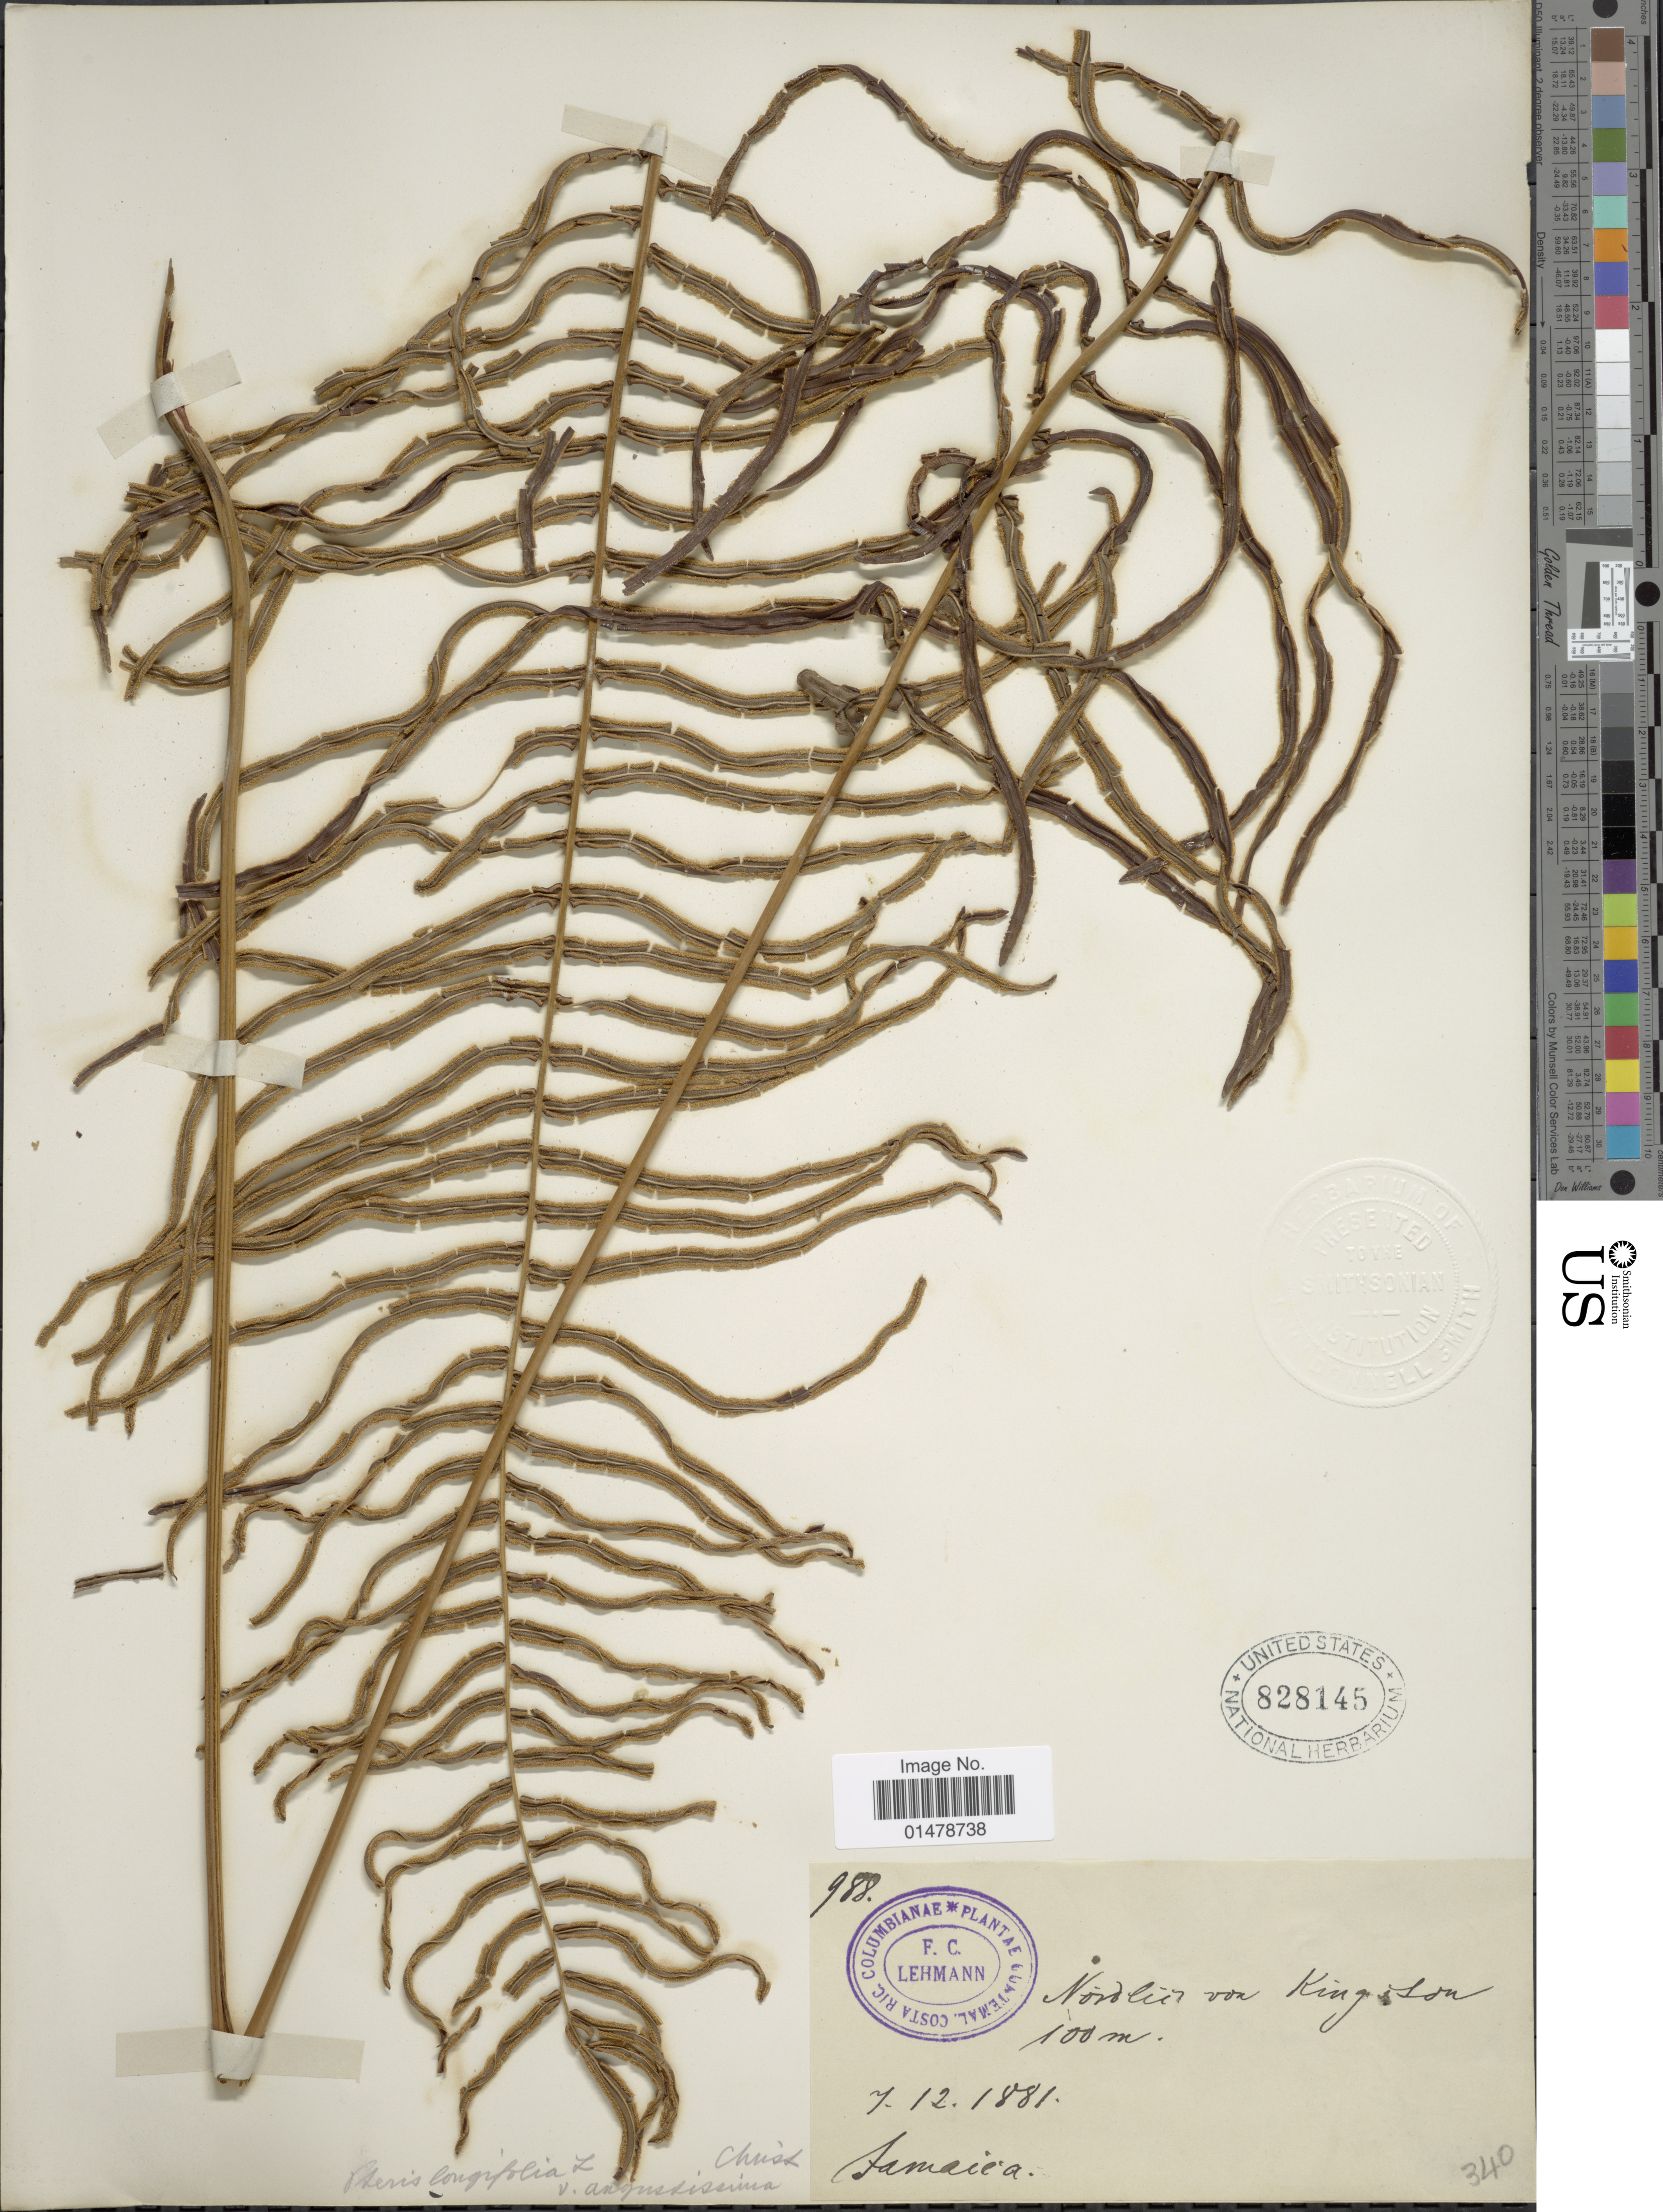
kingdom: Plantae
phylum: Tracheophyta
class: Polypodiopsida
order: Polypodiales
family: Pteridaceae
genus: Pteris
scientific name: Pteris longifolia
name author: L.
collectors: F. C. Lehmann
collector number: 988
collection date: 1881-12-07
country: Jamaica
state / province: Kingston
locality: Nordlies von Kinsgton.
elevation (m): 100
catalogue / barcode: US 828145